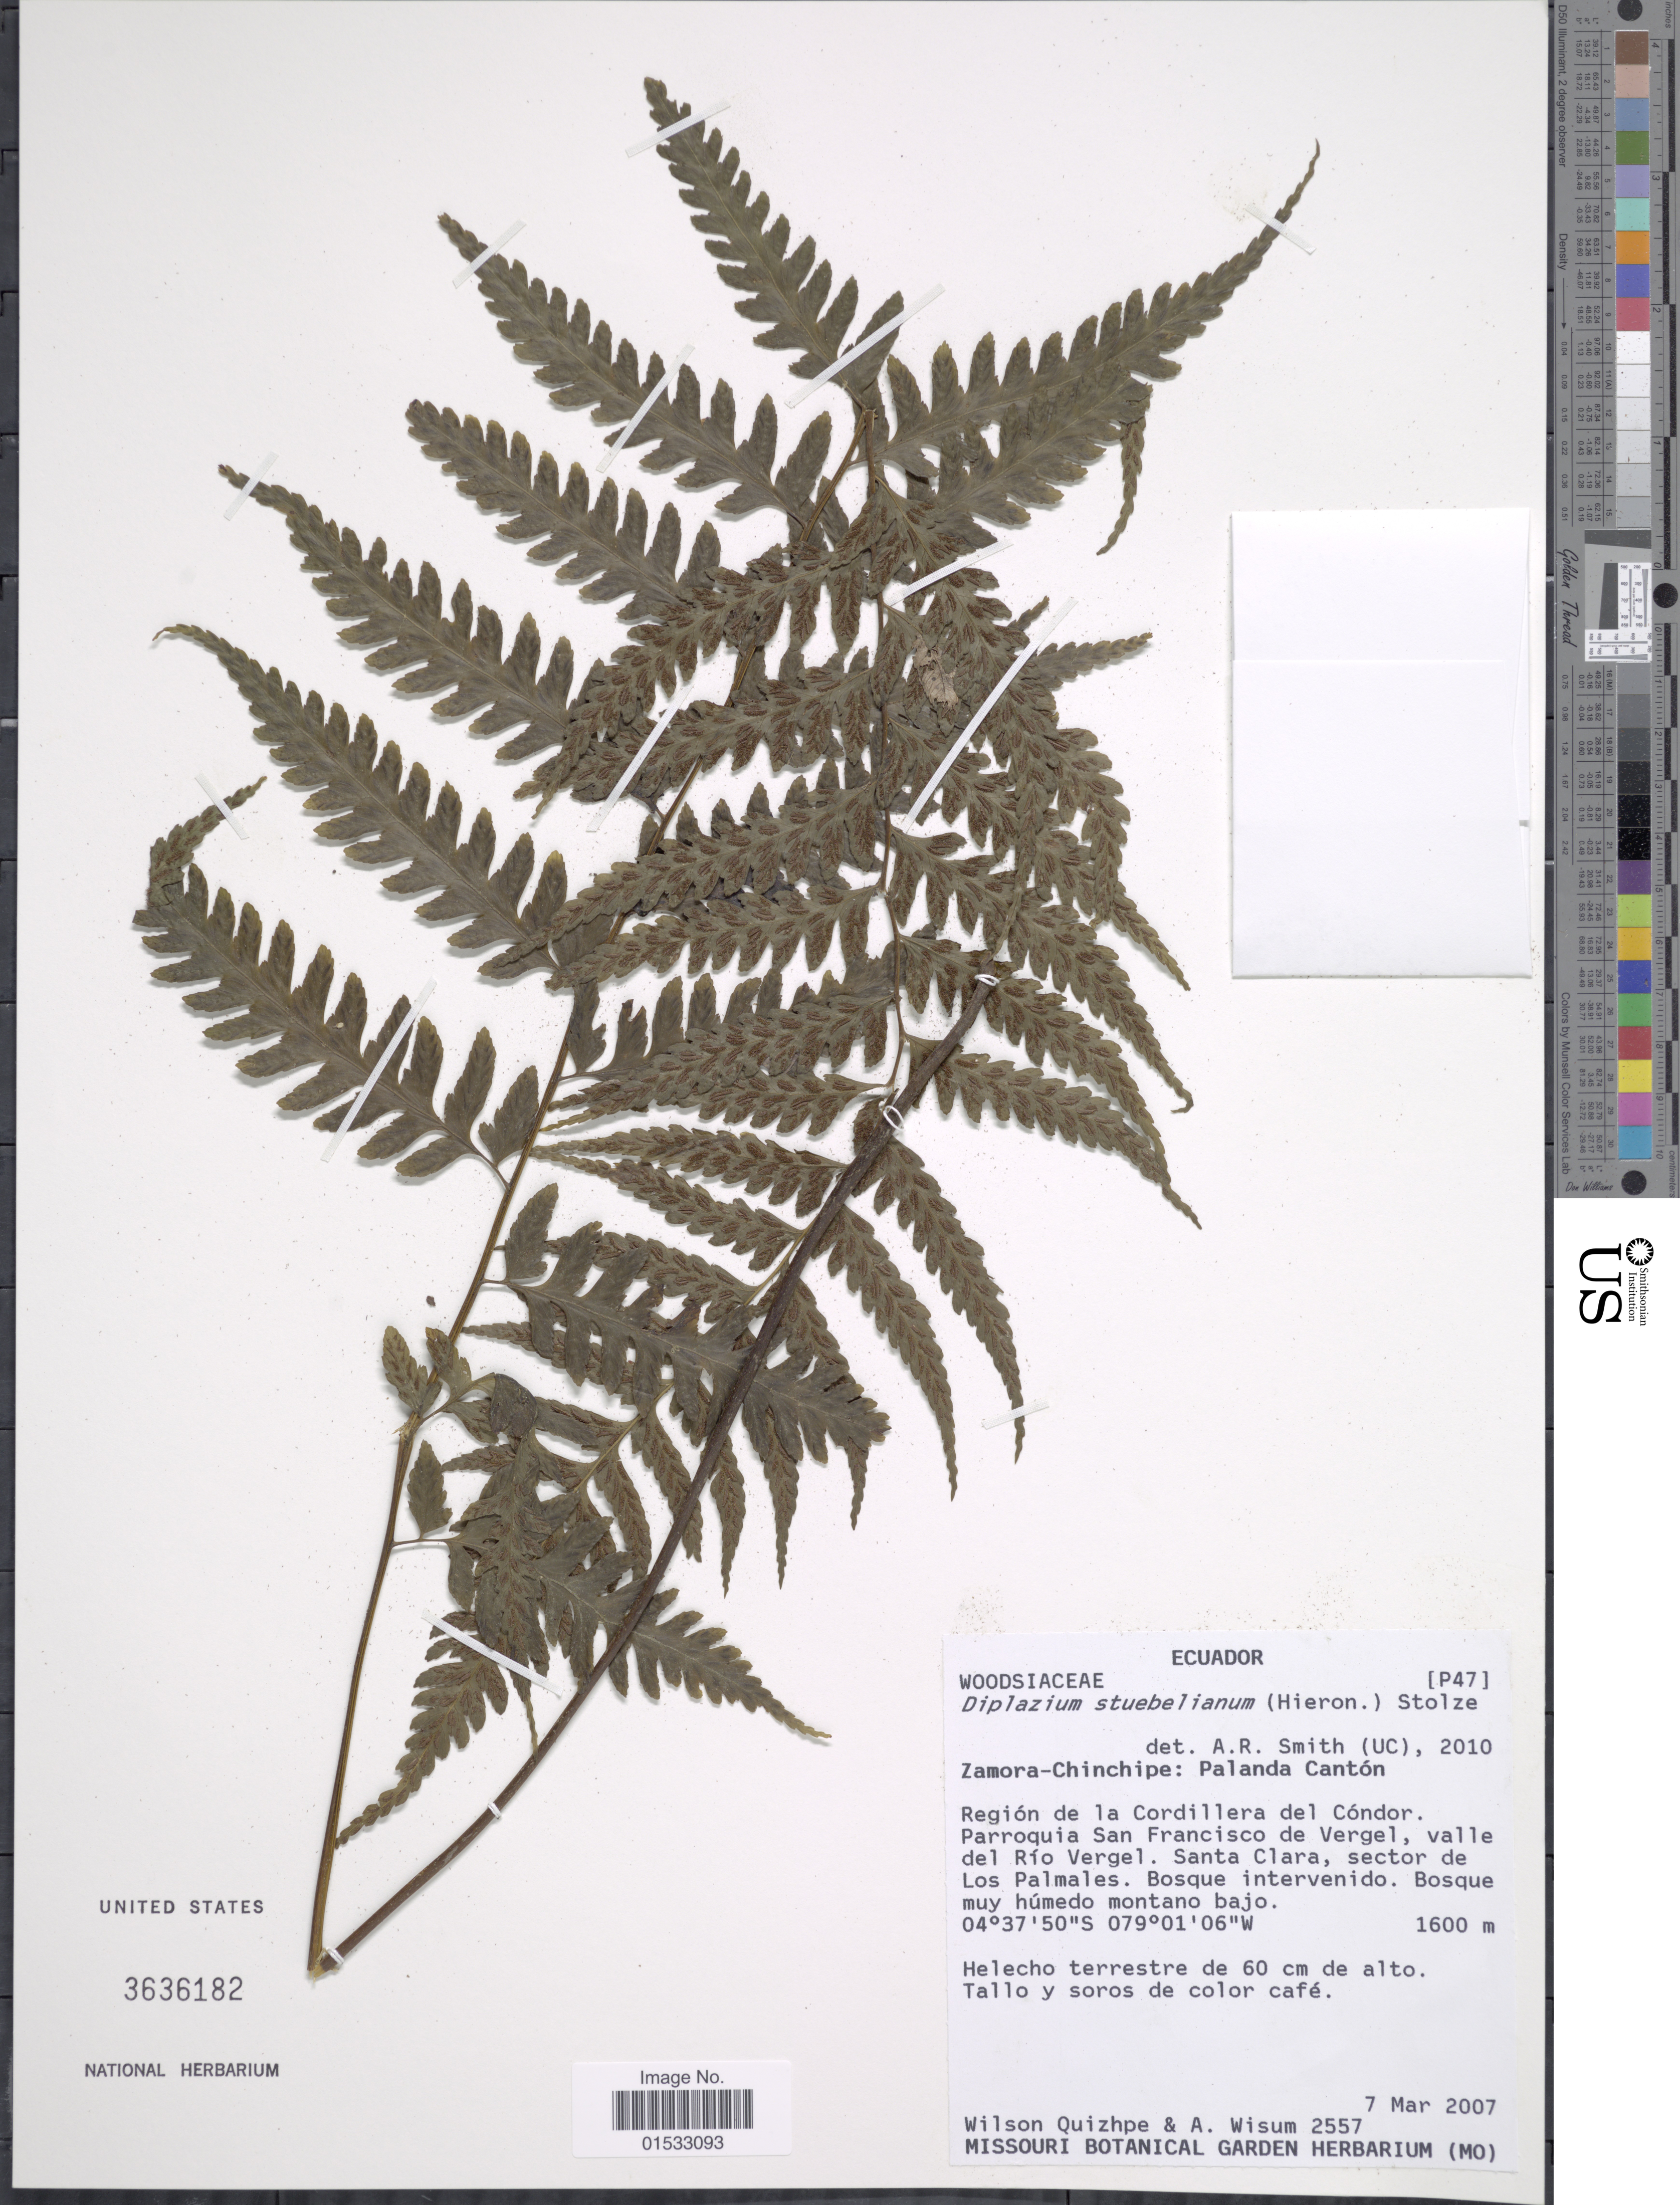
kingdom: Plantae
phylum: Tracheophyta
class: Polypodiopsida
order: Polypodiales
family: Athyriaceae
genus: Diplazium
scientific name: Diplazium stuebelianum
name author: (Hieron.) Stolze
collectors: W. Quizhpe & A. Wisum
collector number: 2557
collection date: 2007-03-07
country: Ecuador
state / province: Zamora-Chinchipe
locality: Palanda Cantón, Región de la Cordillera del Cóndor, Parroquia San Francisco de Vergel, valle del Río Vergel. Santa Clara, sector de Los Palmales. Bosque intervenifo. Bosque muy húmedo montano bajo.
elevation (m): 1600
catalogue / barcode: US 3636182